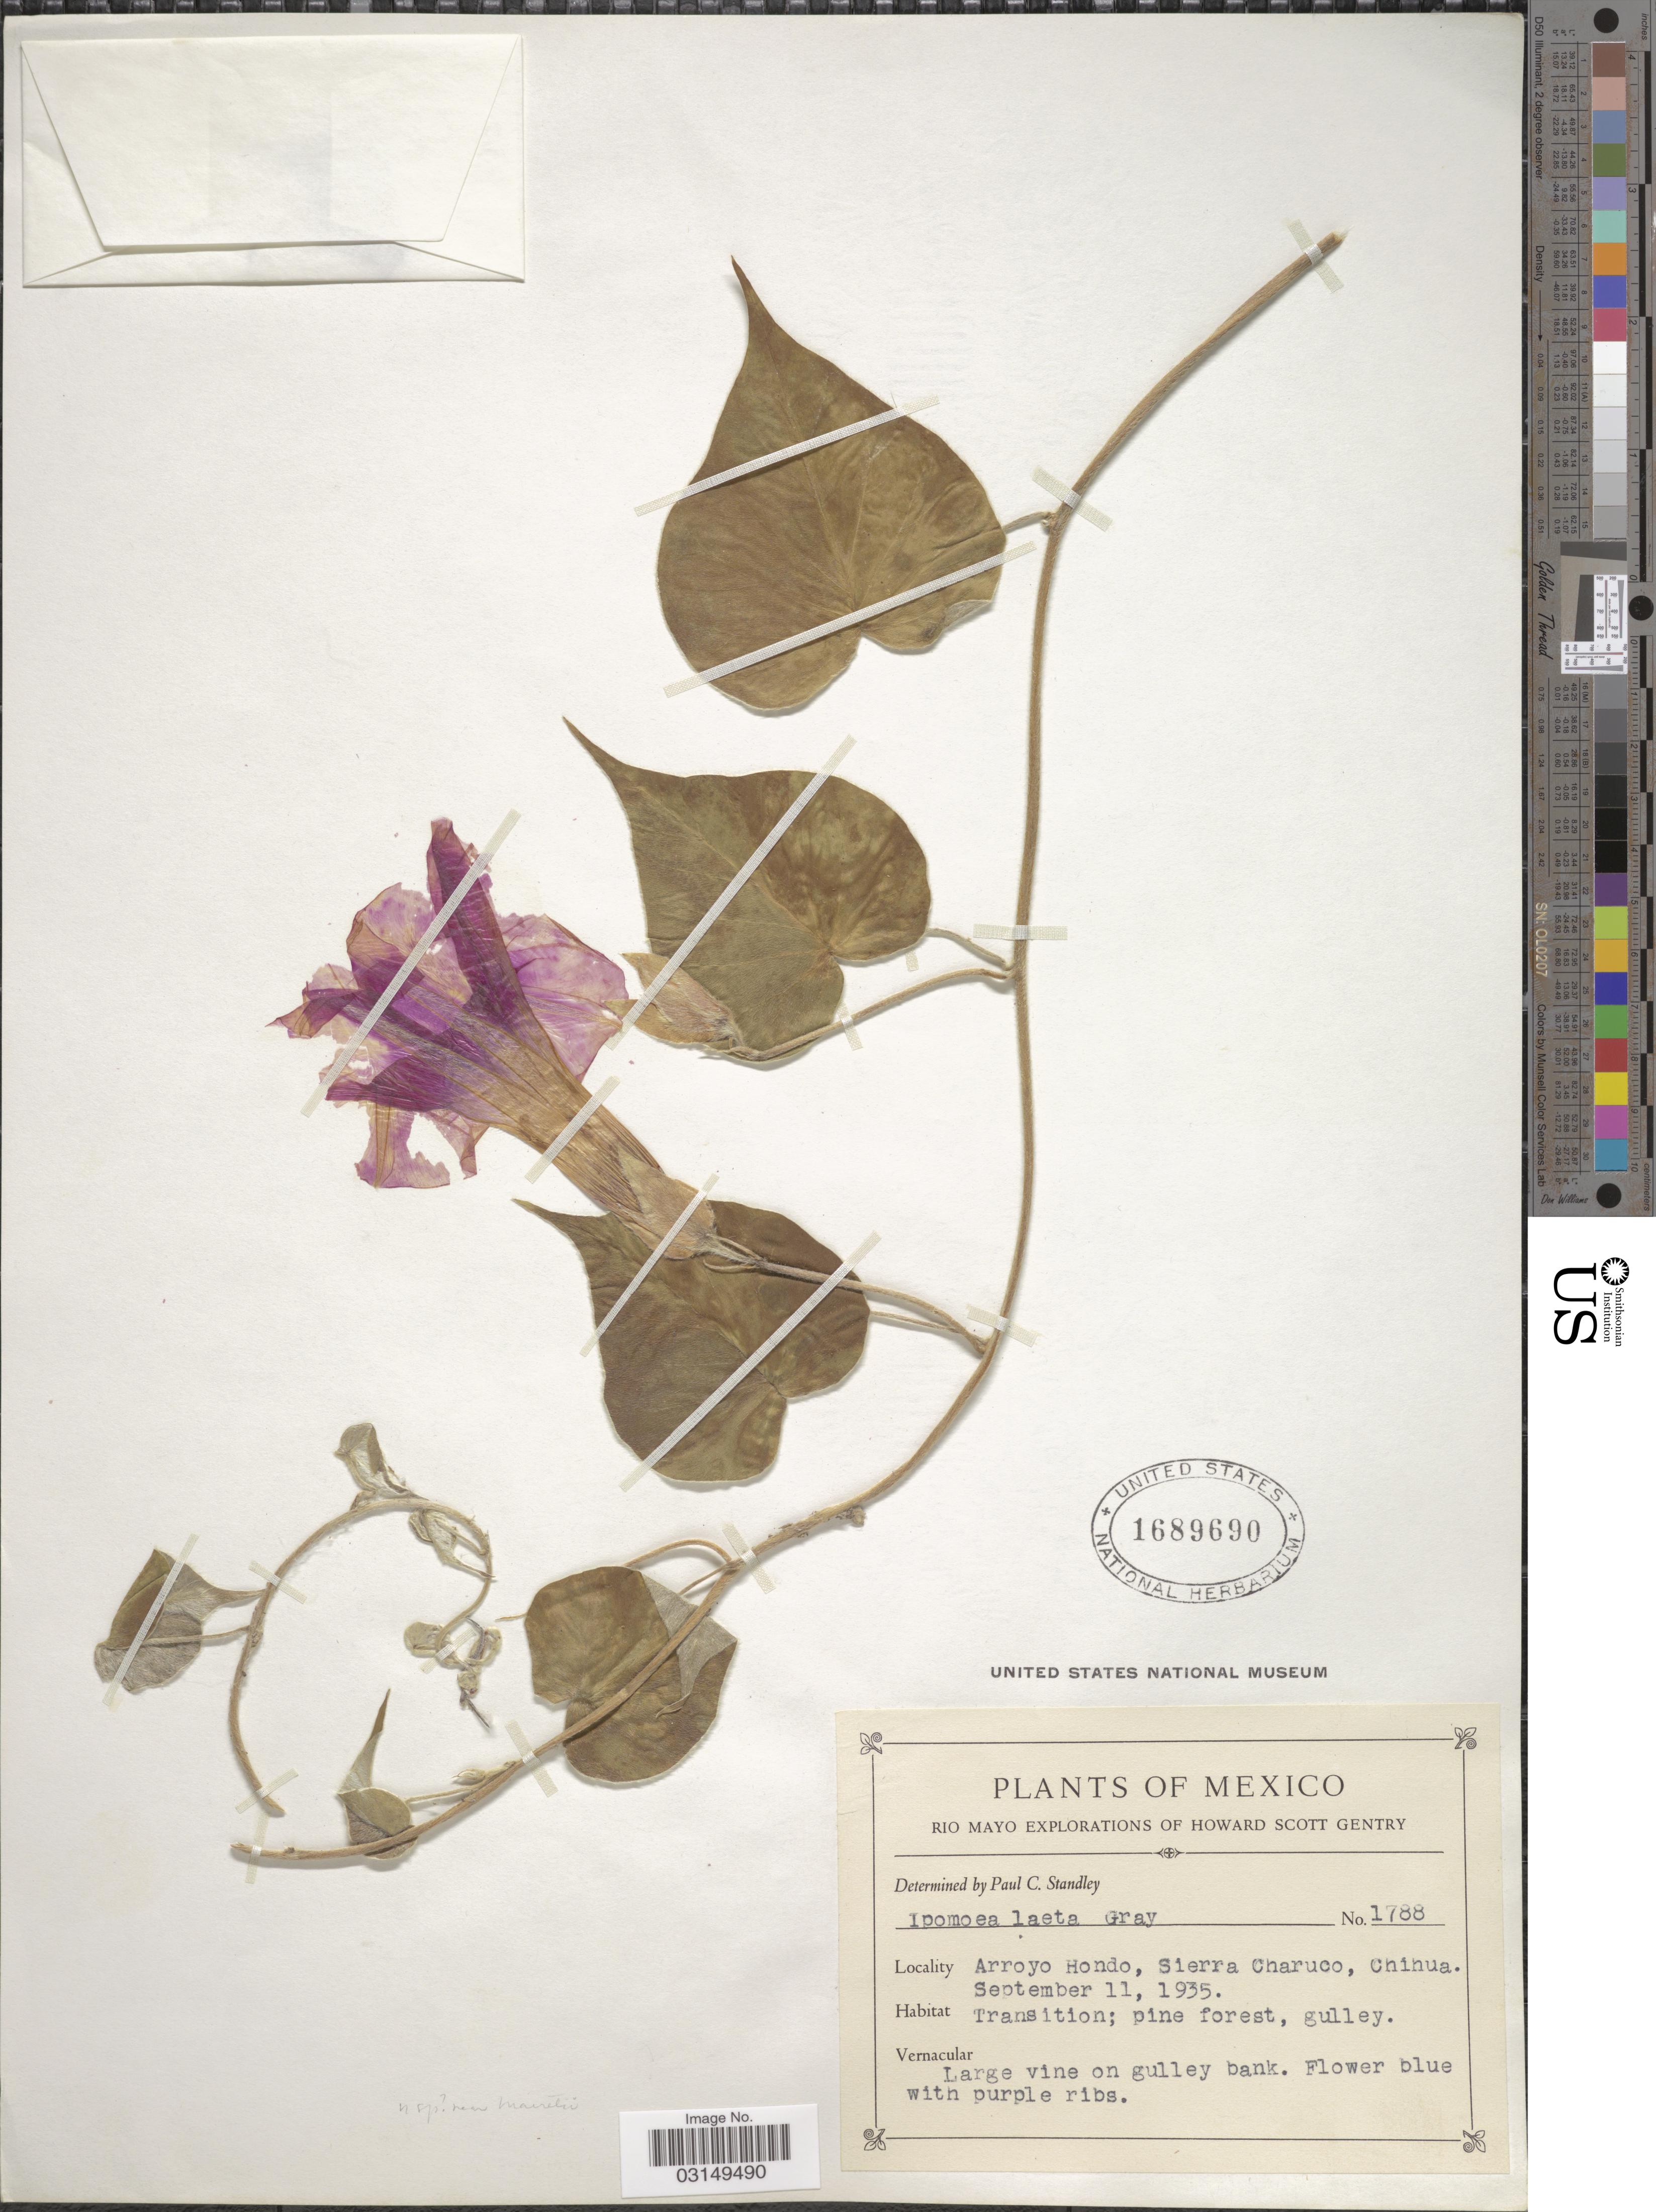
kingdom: Plantae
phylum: Tracheophyta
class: Magnoliopsida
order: Solanales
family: Convolvulaceae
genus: Ipomoea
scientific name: Ipomoea ampullacea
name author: Fernald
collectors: H. S. Gentry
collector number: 1788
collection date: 1935-09-11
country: Mexico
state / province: Chihuahua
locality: Arroyo Hondo, Sierra Charuco.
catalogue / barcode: US 1689690